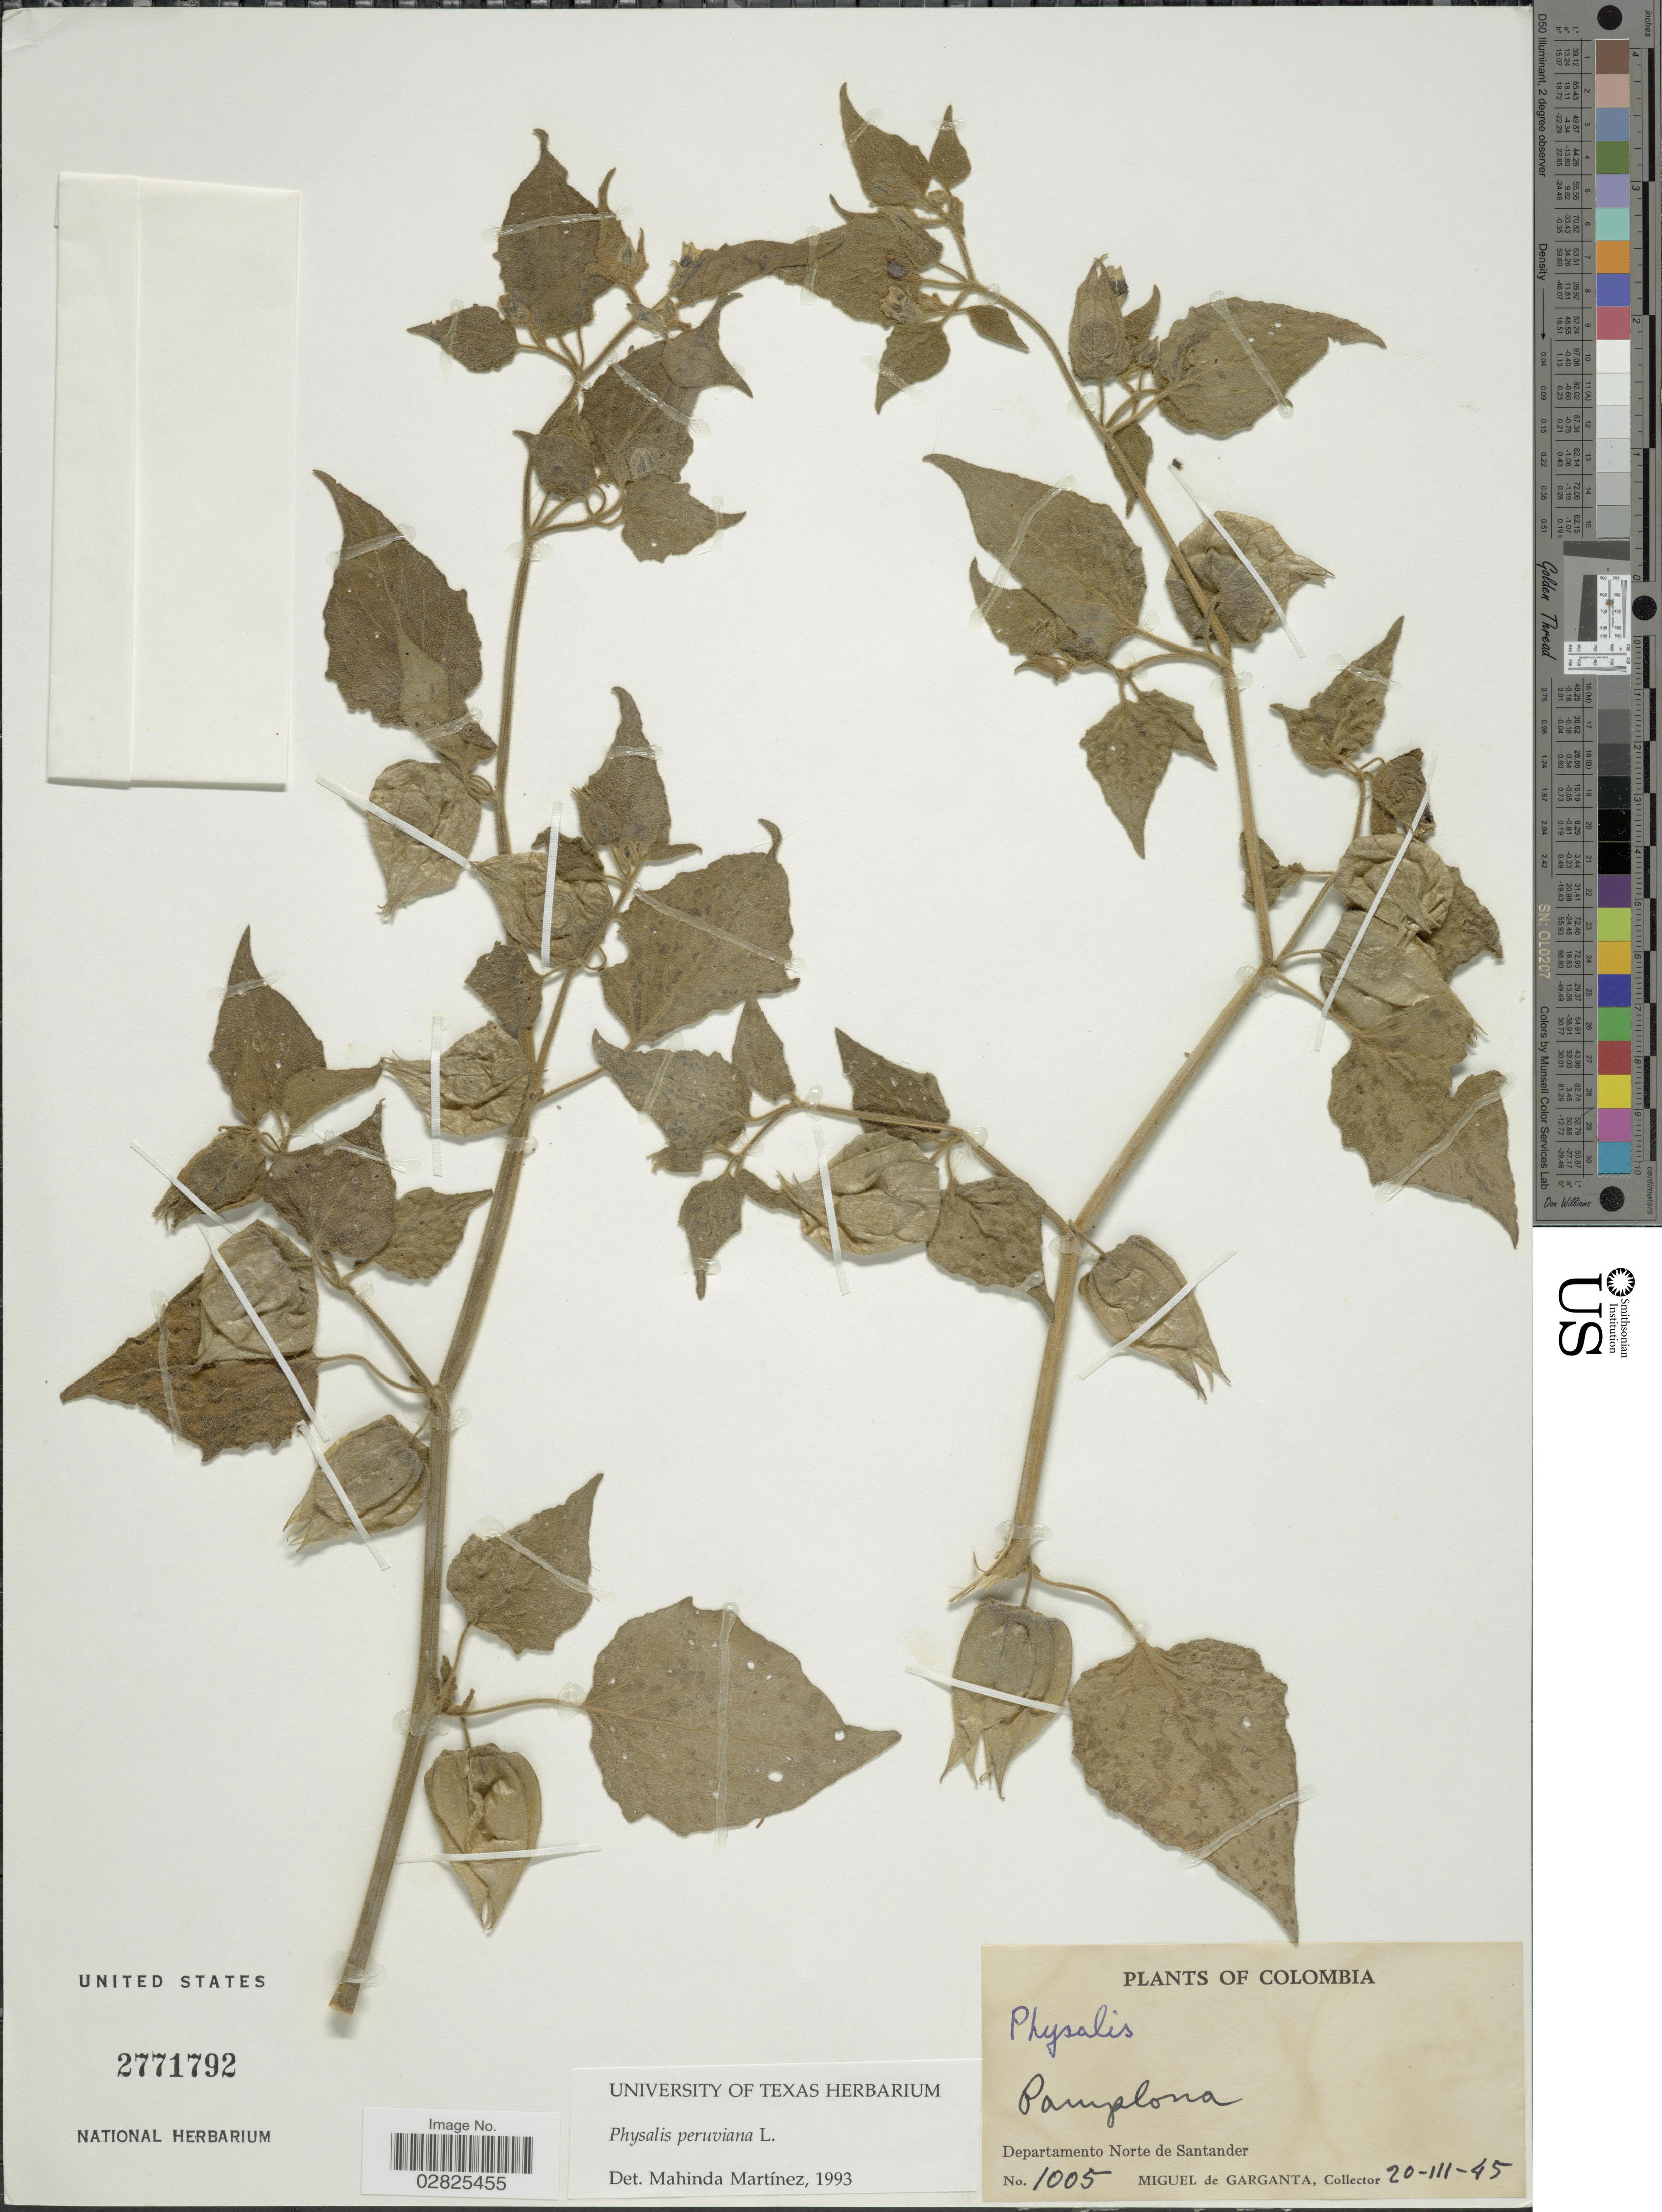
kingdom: Plantae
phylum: Tracheophyta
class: Magnoliopsida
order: Solanales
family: Solanaceae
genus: Physalis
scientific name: Physalis peruviana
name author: L.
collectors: M. Garganta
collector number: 1005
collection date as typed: Transcribed d/m/y: 20/3/45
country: Colombia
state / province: Norte de Santander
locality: Pamplona. Departamento Norte de Santander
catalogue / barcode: US 2771792